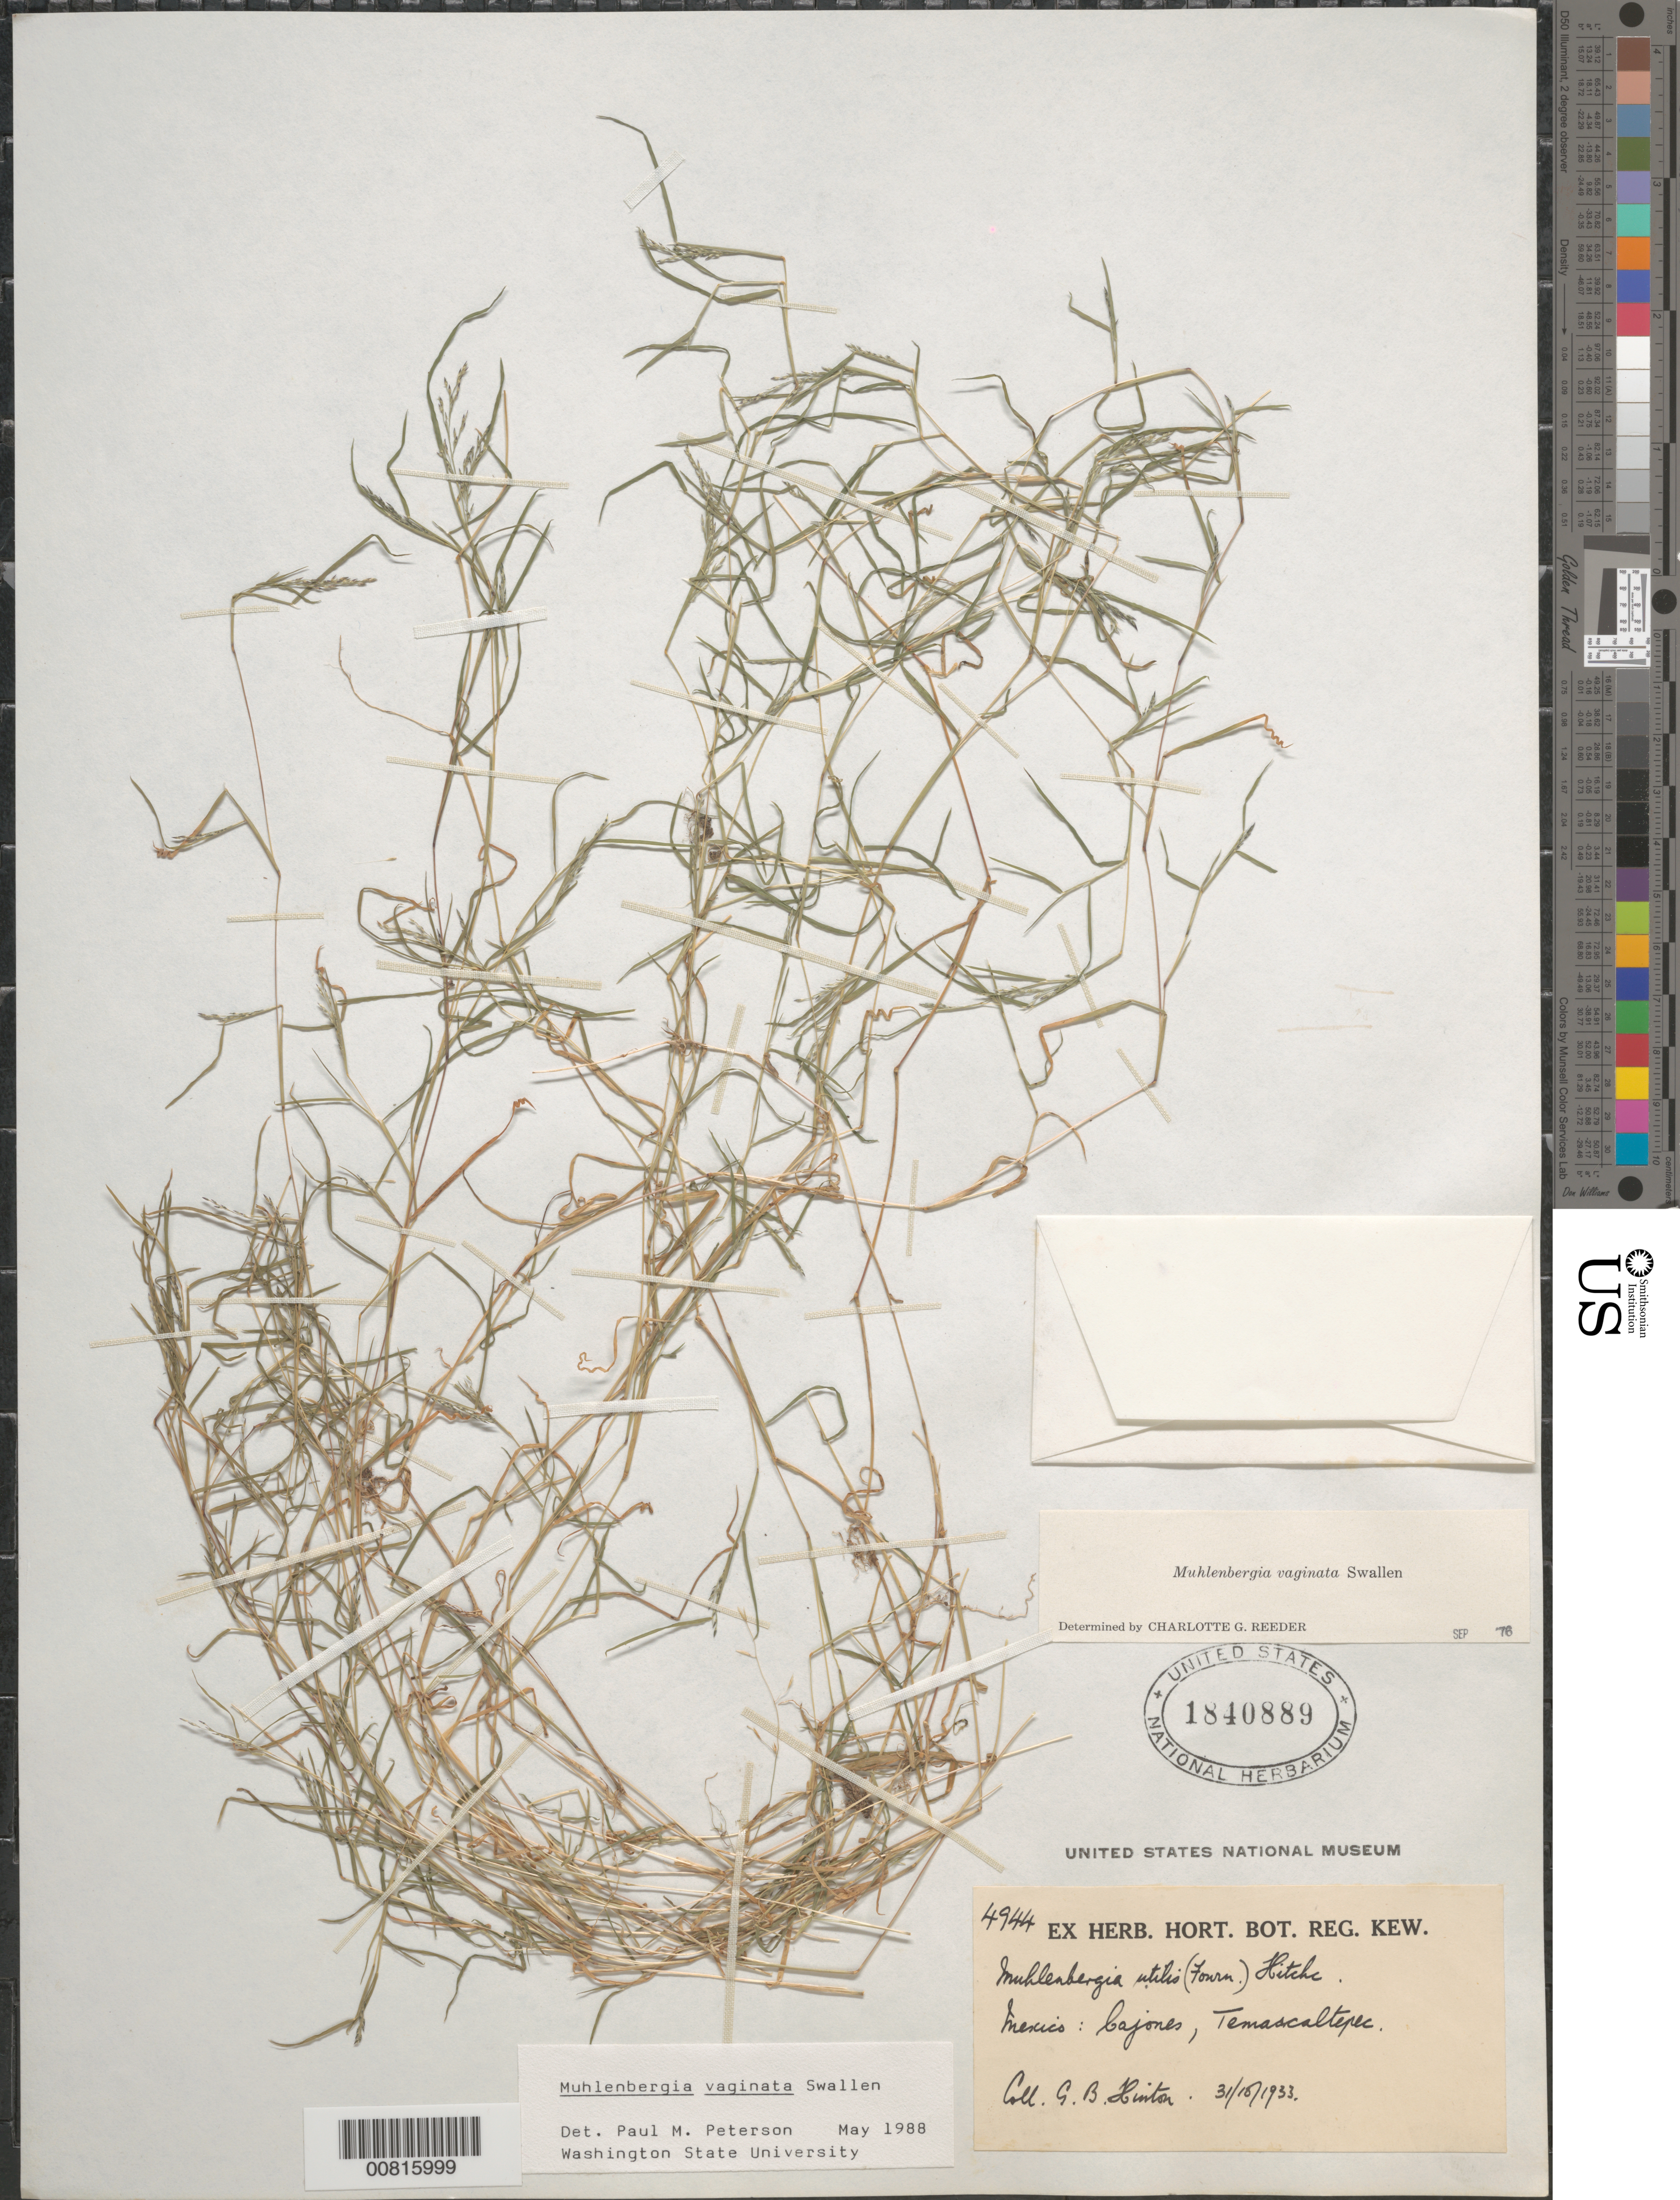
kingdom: Plantae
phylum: Tracheophyta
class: Liliopsida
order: Poales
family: Poaceae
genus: Muhlenbergia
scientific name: Muhlenbergia vaginata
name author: Swallen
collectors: G. B. Hinton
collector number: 4944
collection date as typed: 31 Oct 1933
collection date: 1933-10-31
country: Mexico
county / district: Temascaltepec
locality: Cajones, mpio. Temascaltepec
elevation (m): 2480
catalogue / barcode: US 1840889